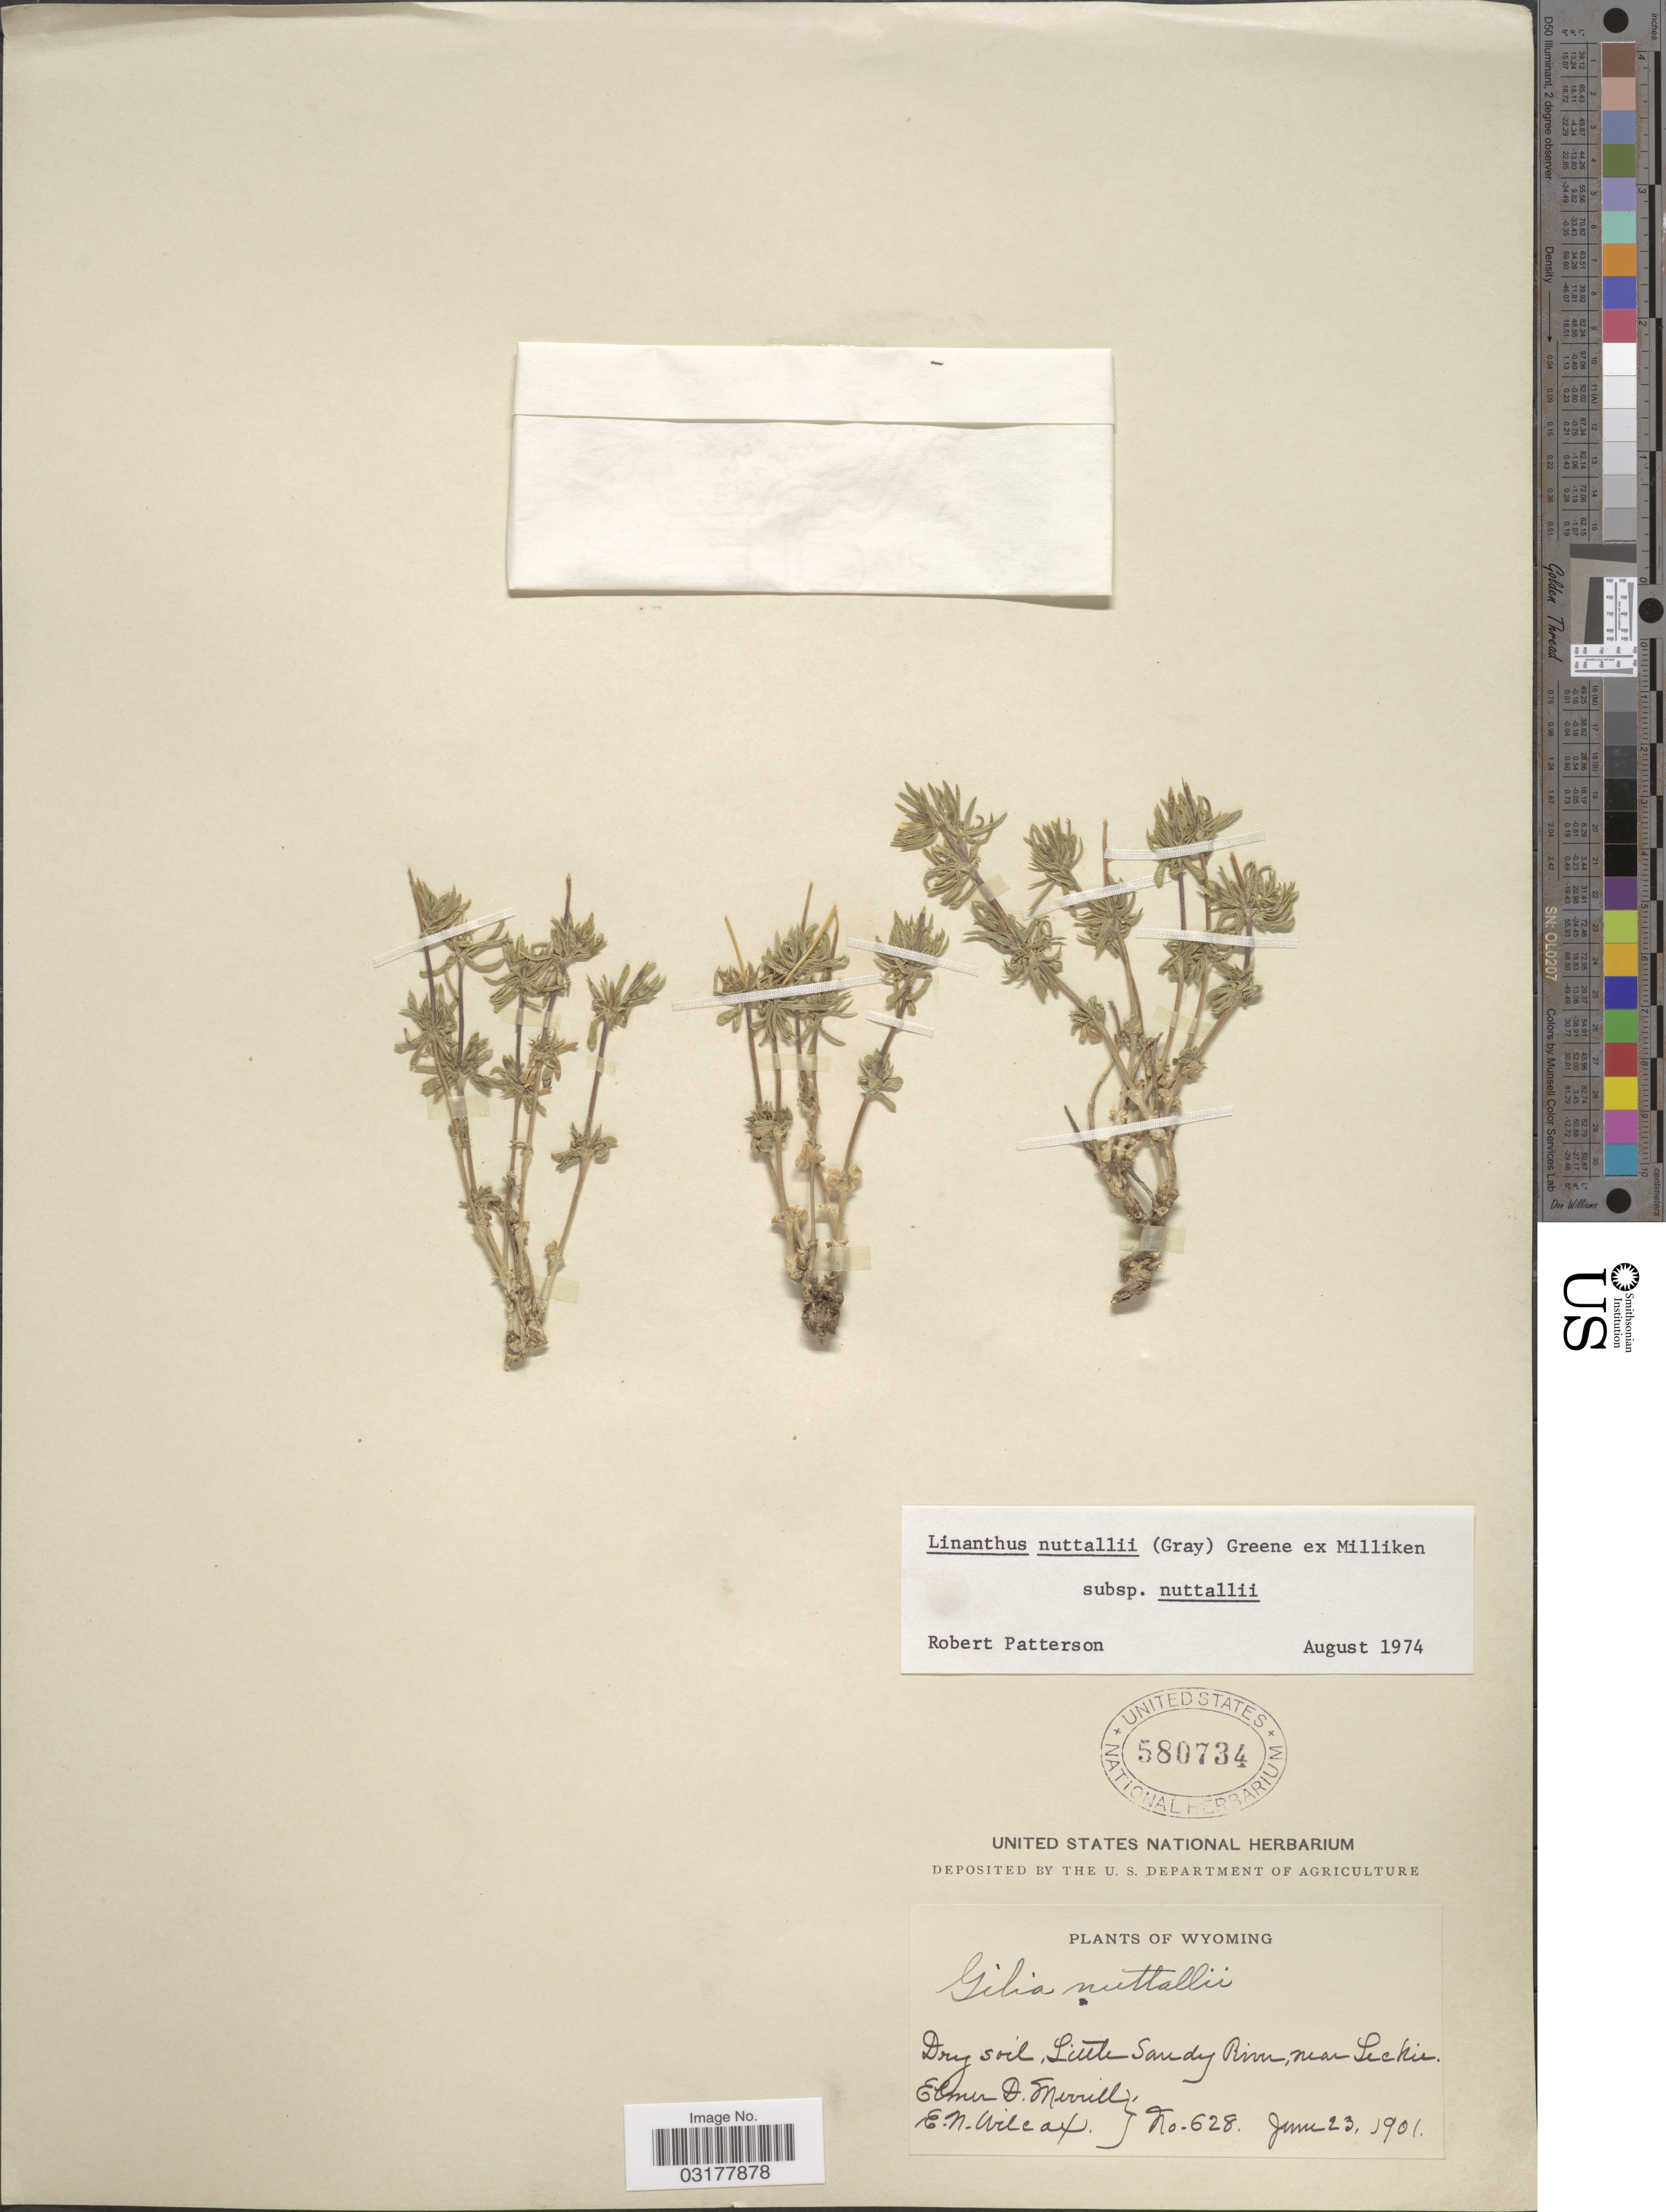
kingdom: Plantae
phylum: Tracheophyta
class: Magnoliopsida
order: Ericales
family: Polemoniaceae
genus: Leptosiphon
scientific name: Leptosiphon nuttallii subsp. nuttallii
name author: (A. Gray) J.M. Porter & L.A. Johnson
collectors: E. D. Merrill & E. Wilcox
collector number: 628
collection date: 1901-06-23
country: United States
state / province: Wyoming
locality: Dry soil, Little Sandy River, near Leckie.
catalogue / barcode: US 580734